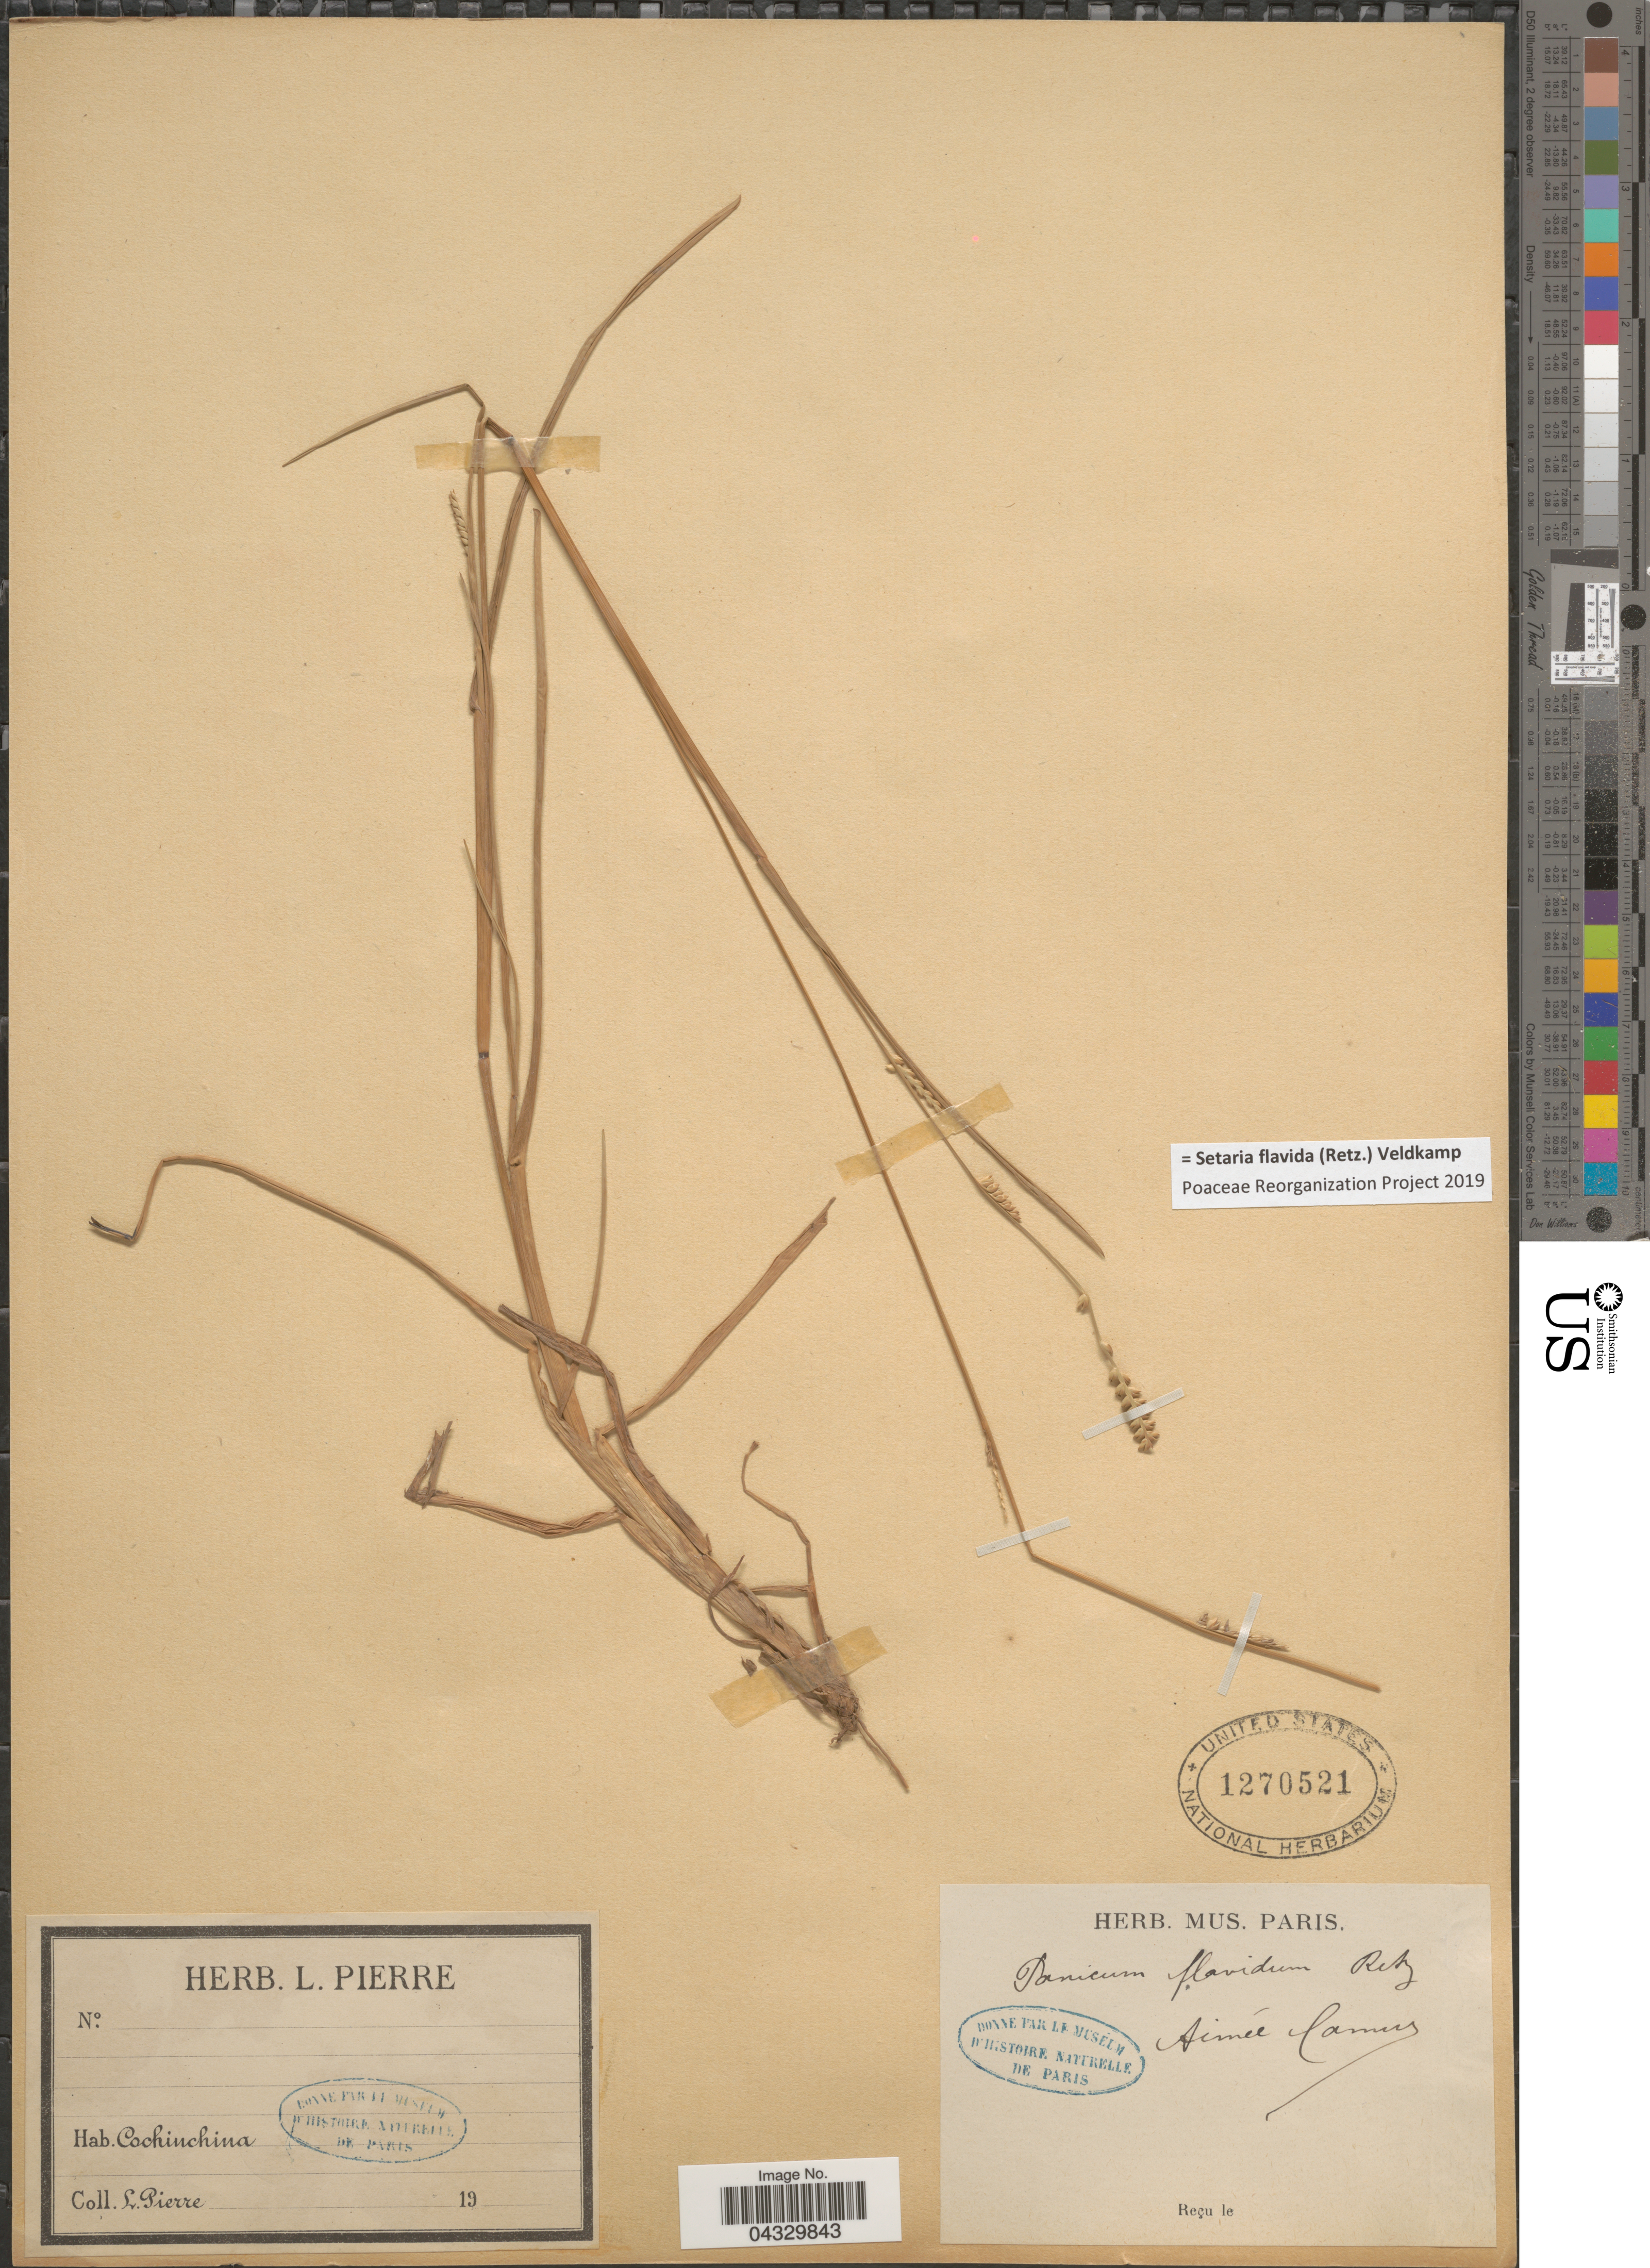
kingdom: Plantae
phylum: Tracheophyta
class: Liliopsida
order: Poales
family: Poaceae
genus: Setaria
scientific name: Setaria flavida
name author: (Retz.) Veldkamp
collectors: L. Pierre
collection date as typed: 19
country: Vietnam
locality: Cochinchina.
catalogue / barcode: US 1270521